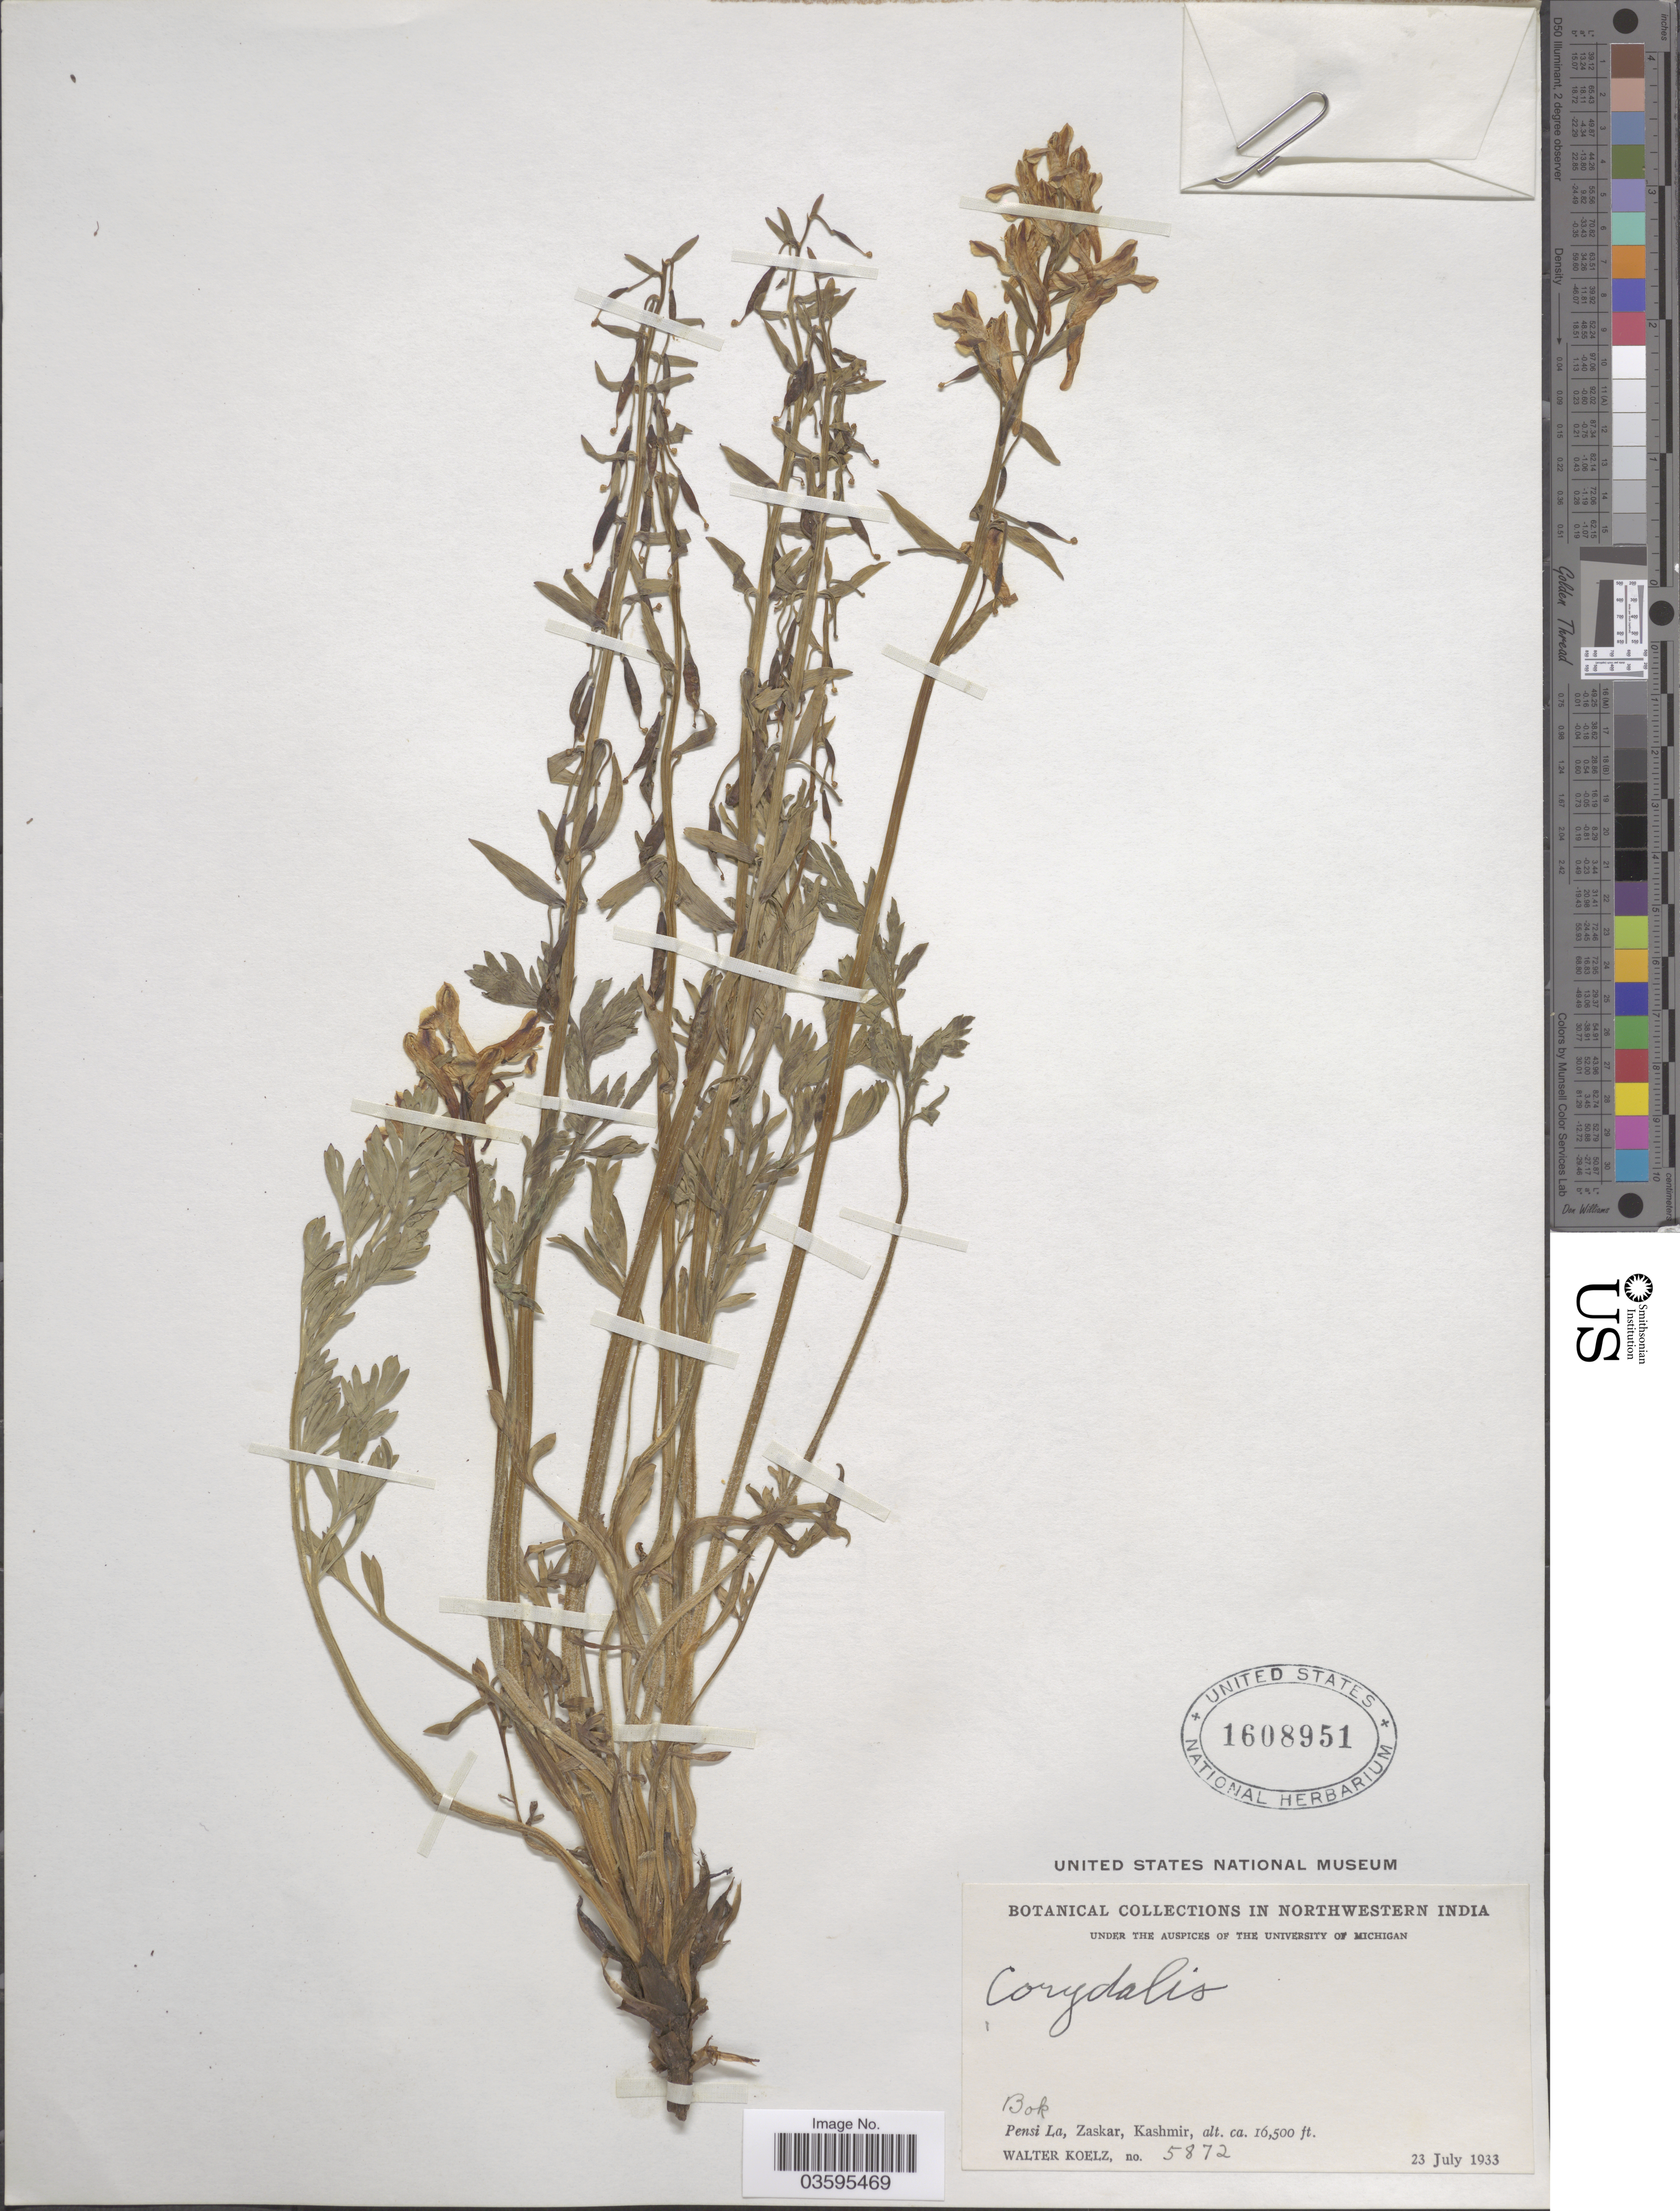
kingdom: Plantae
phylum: Tracheophyta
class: Magnoliopsida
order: Ranunculales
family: Papaveraceae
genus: Corydalis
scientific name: Corydalis sp.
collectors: W. N. Koelz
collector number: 5872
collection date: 1933-07-23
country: India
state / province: Jammu and Kashmir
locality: Northwestern India. Bok. Pensi La, Zaskar, Kashmir.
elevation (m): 5029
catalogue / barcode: US 1608951